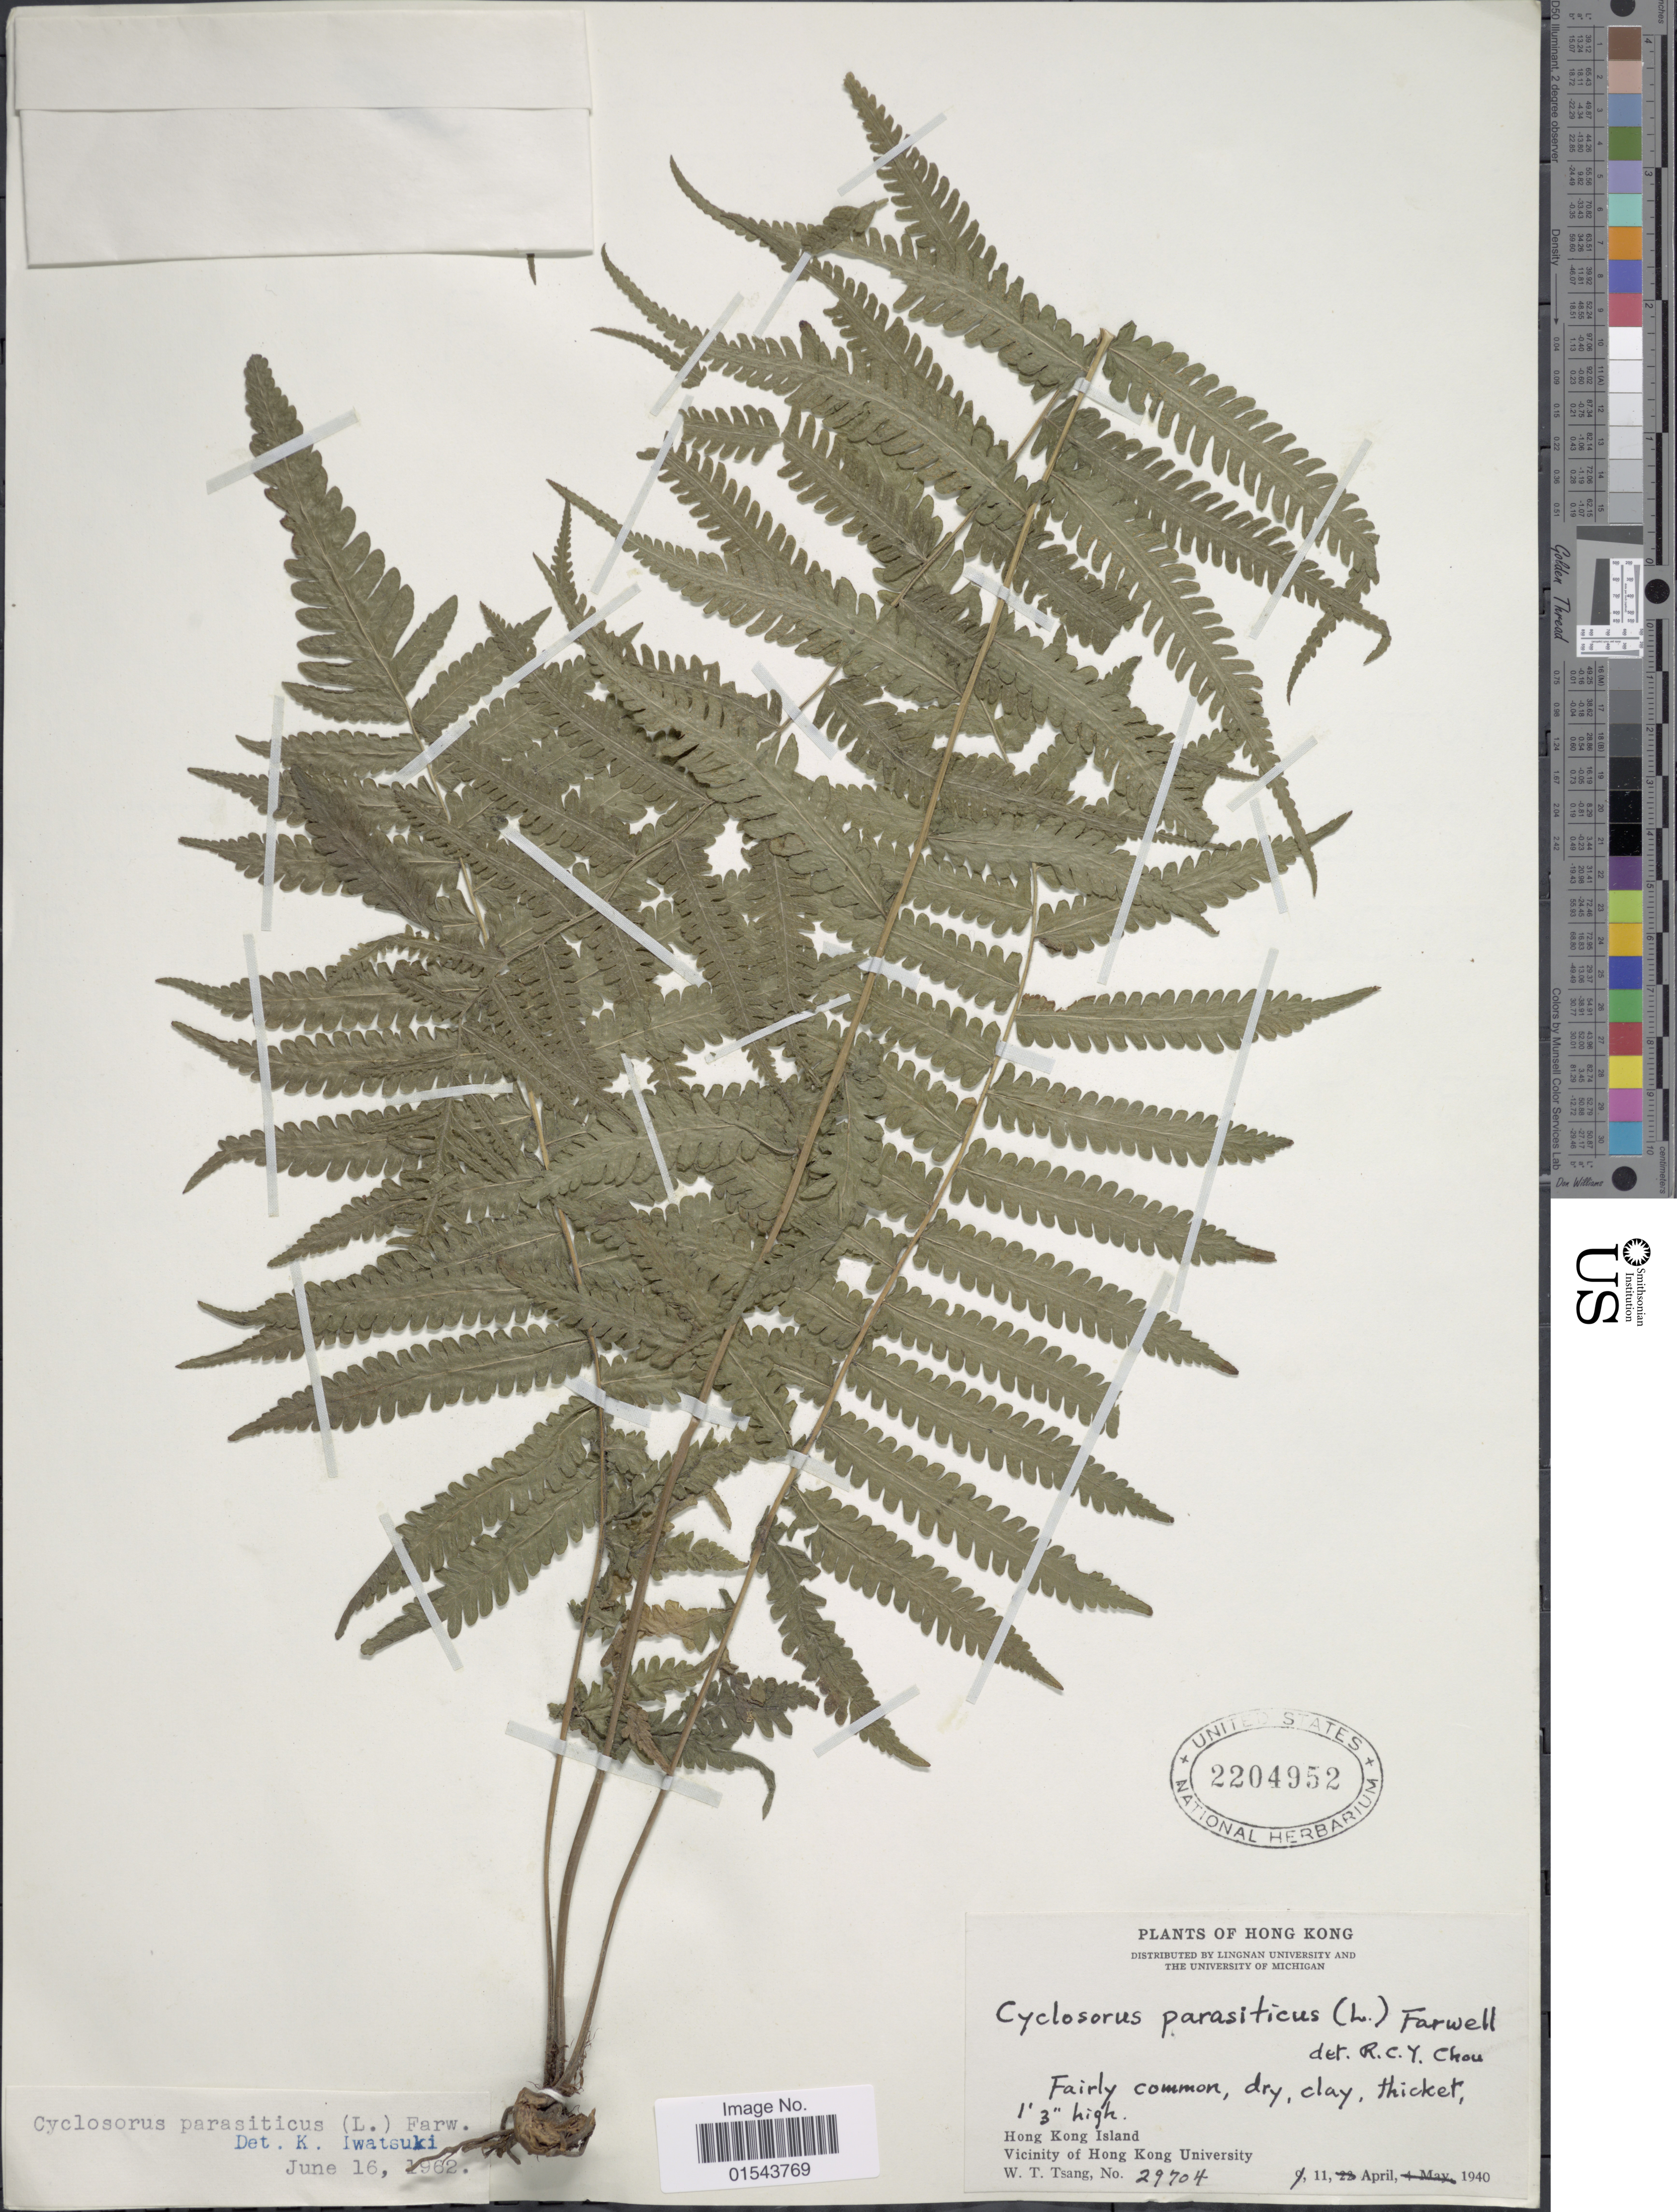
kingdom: Plantae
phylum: Tracheophyta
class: Polypodiopsida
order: Polypodiales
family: Thelypteridaceae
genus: Christella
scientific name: Christella parasitica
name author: (L.) H. Lév.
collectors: W. T. Tsang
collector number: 29704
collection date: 1940-04-11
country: China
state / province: Hong Kong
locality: Hong Kong Island. Vicinity of Hong Kong University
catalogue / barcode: US 2204952